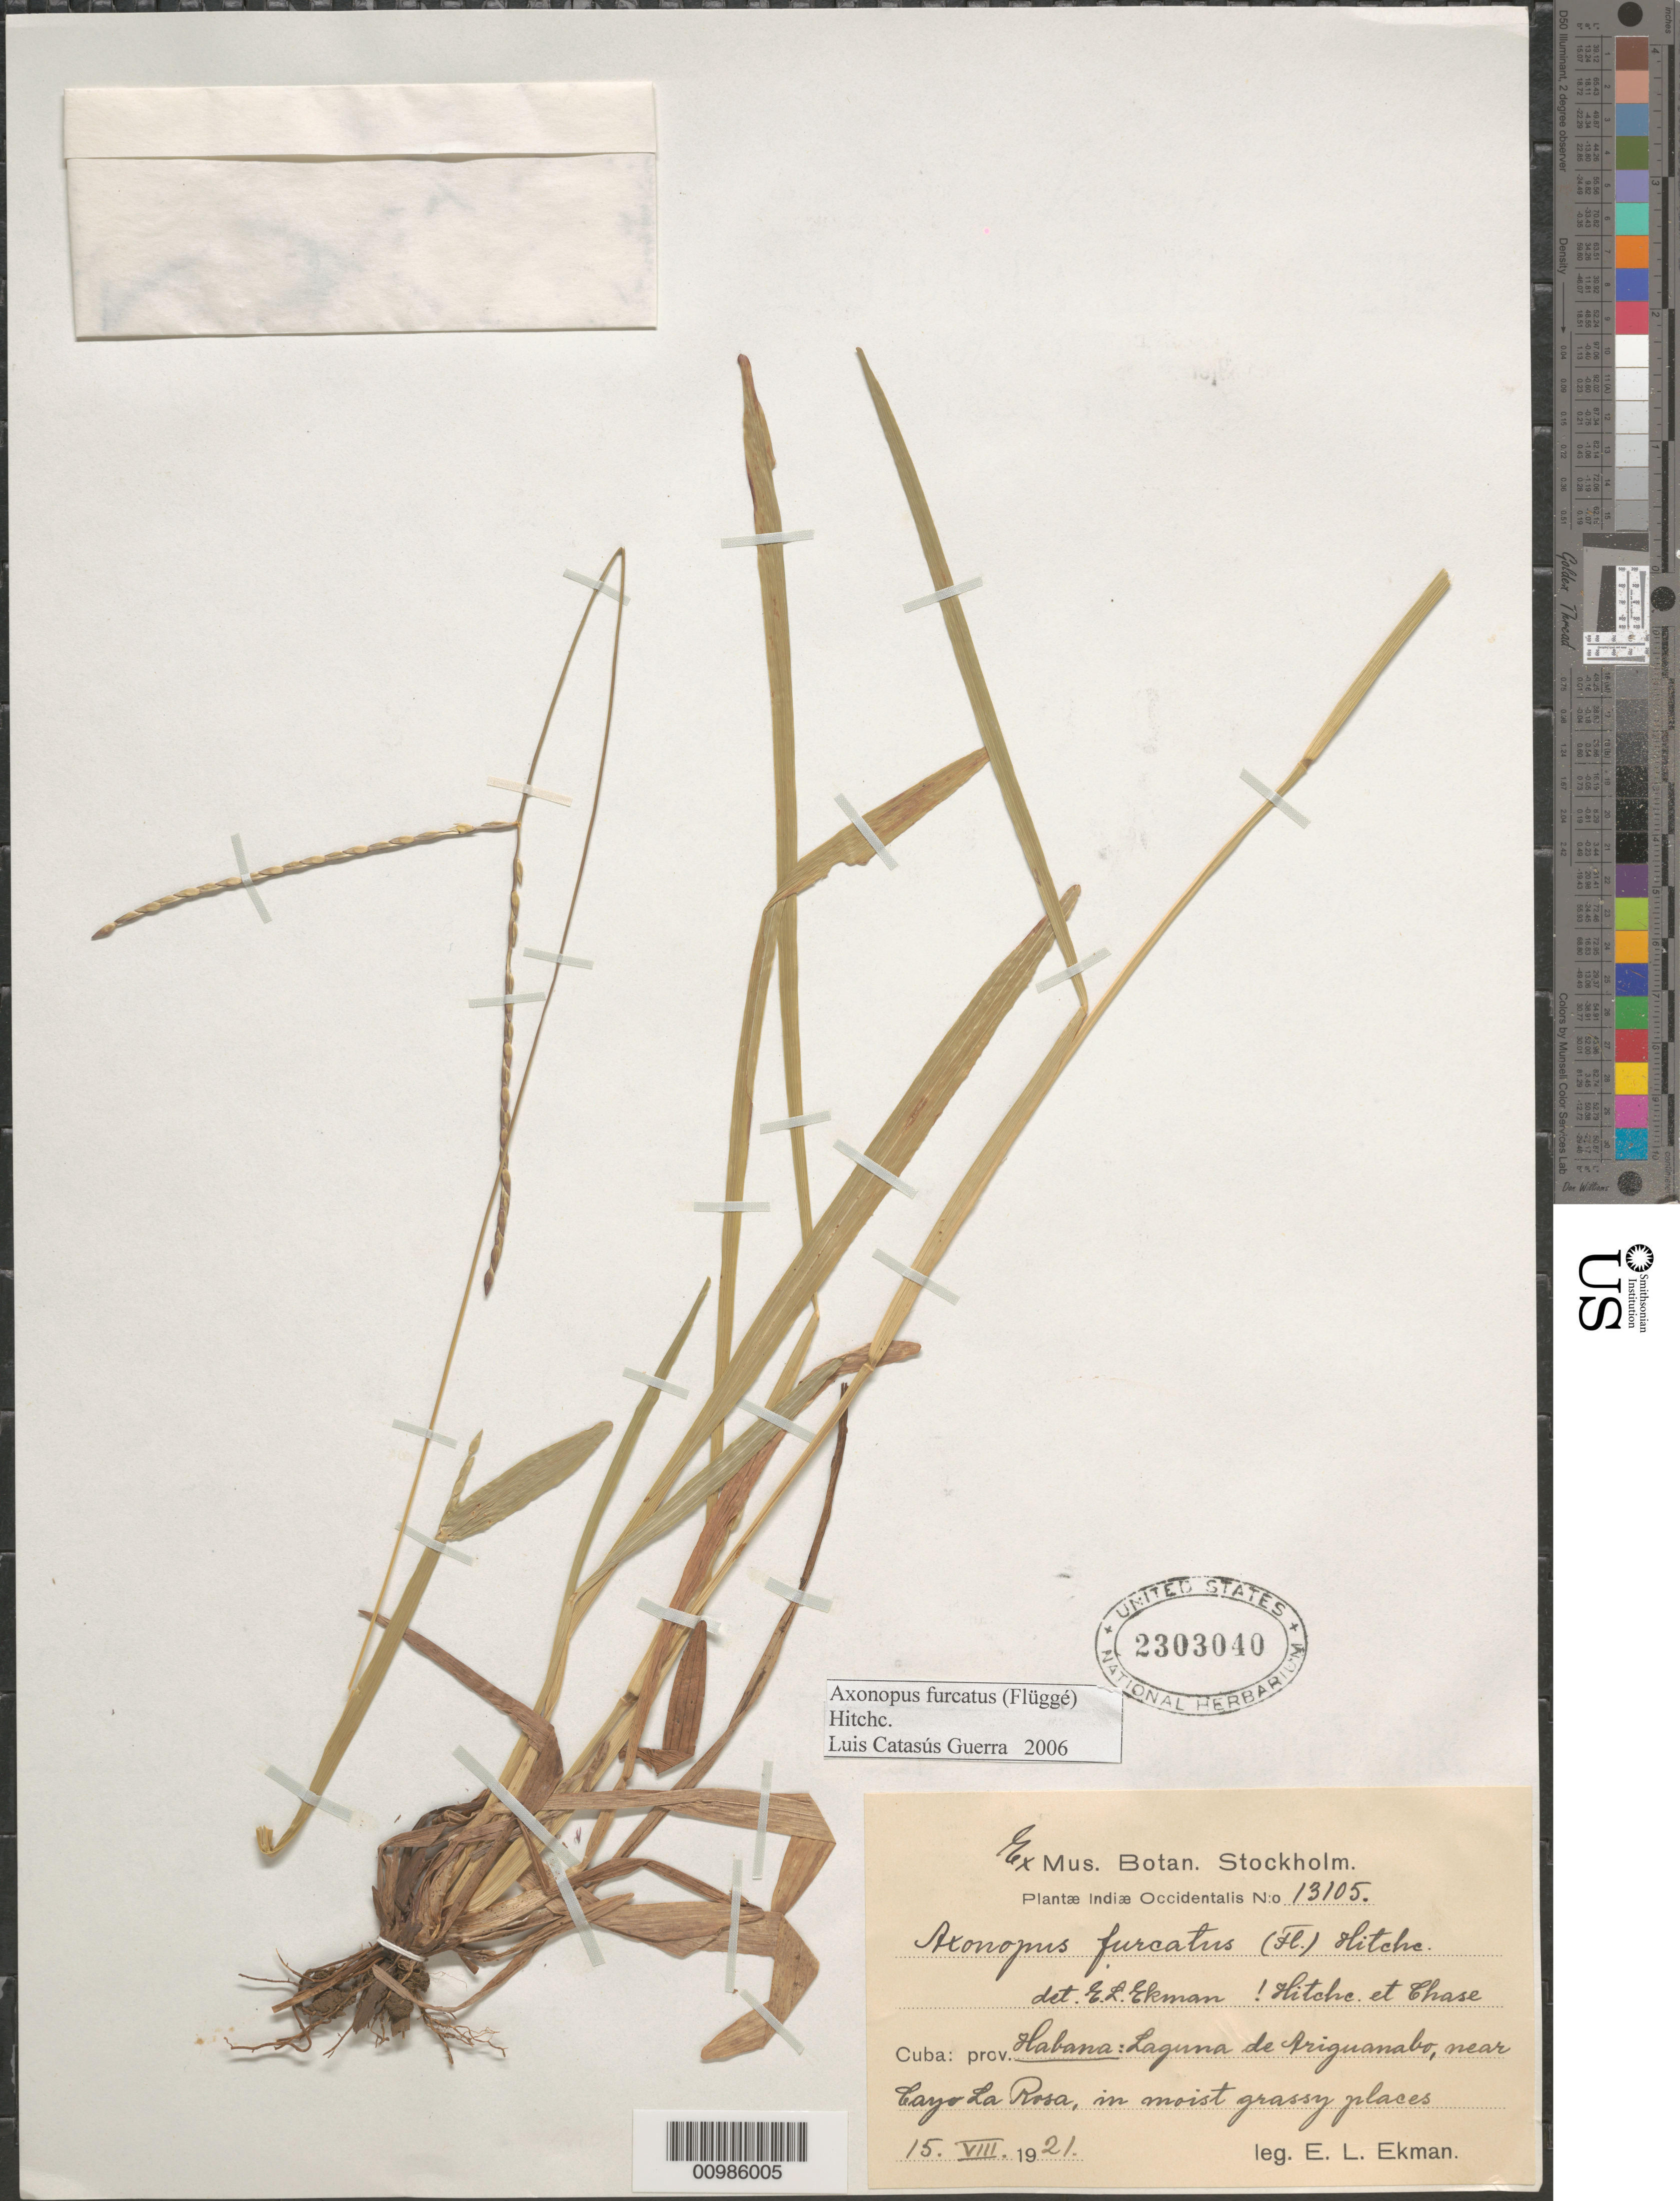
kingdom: Plantae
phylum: Tracheophyta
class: Liliopsida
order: Poales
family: Poaceae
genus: Axonopus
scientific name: Axonopus furcatus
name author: (Flüggé) Hitchc.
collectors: E. L. Ekman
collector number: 13105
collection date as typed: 15 Aug 1921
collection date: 1921-08-15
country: Cuba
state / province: La Habana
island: Cuba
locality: near Cayo La Rosa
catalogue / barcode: US 2303040